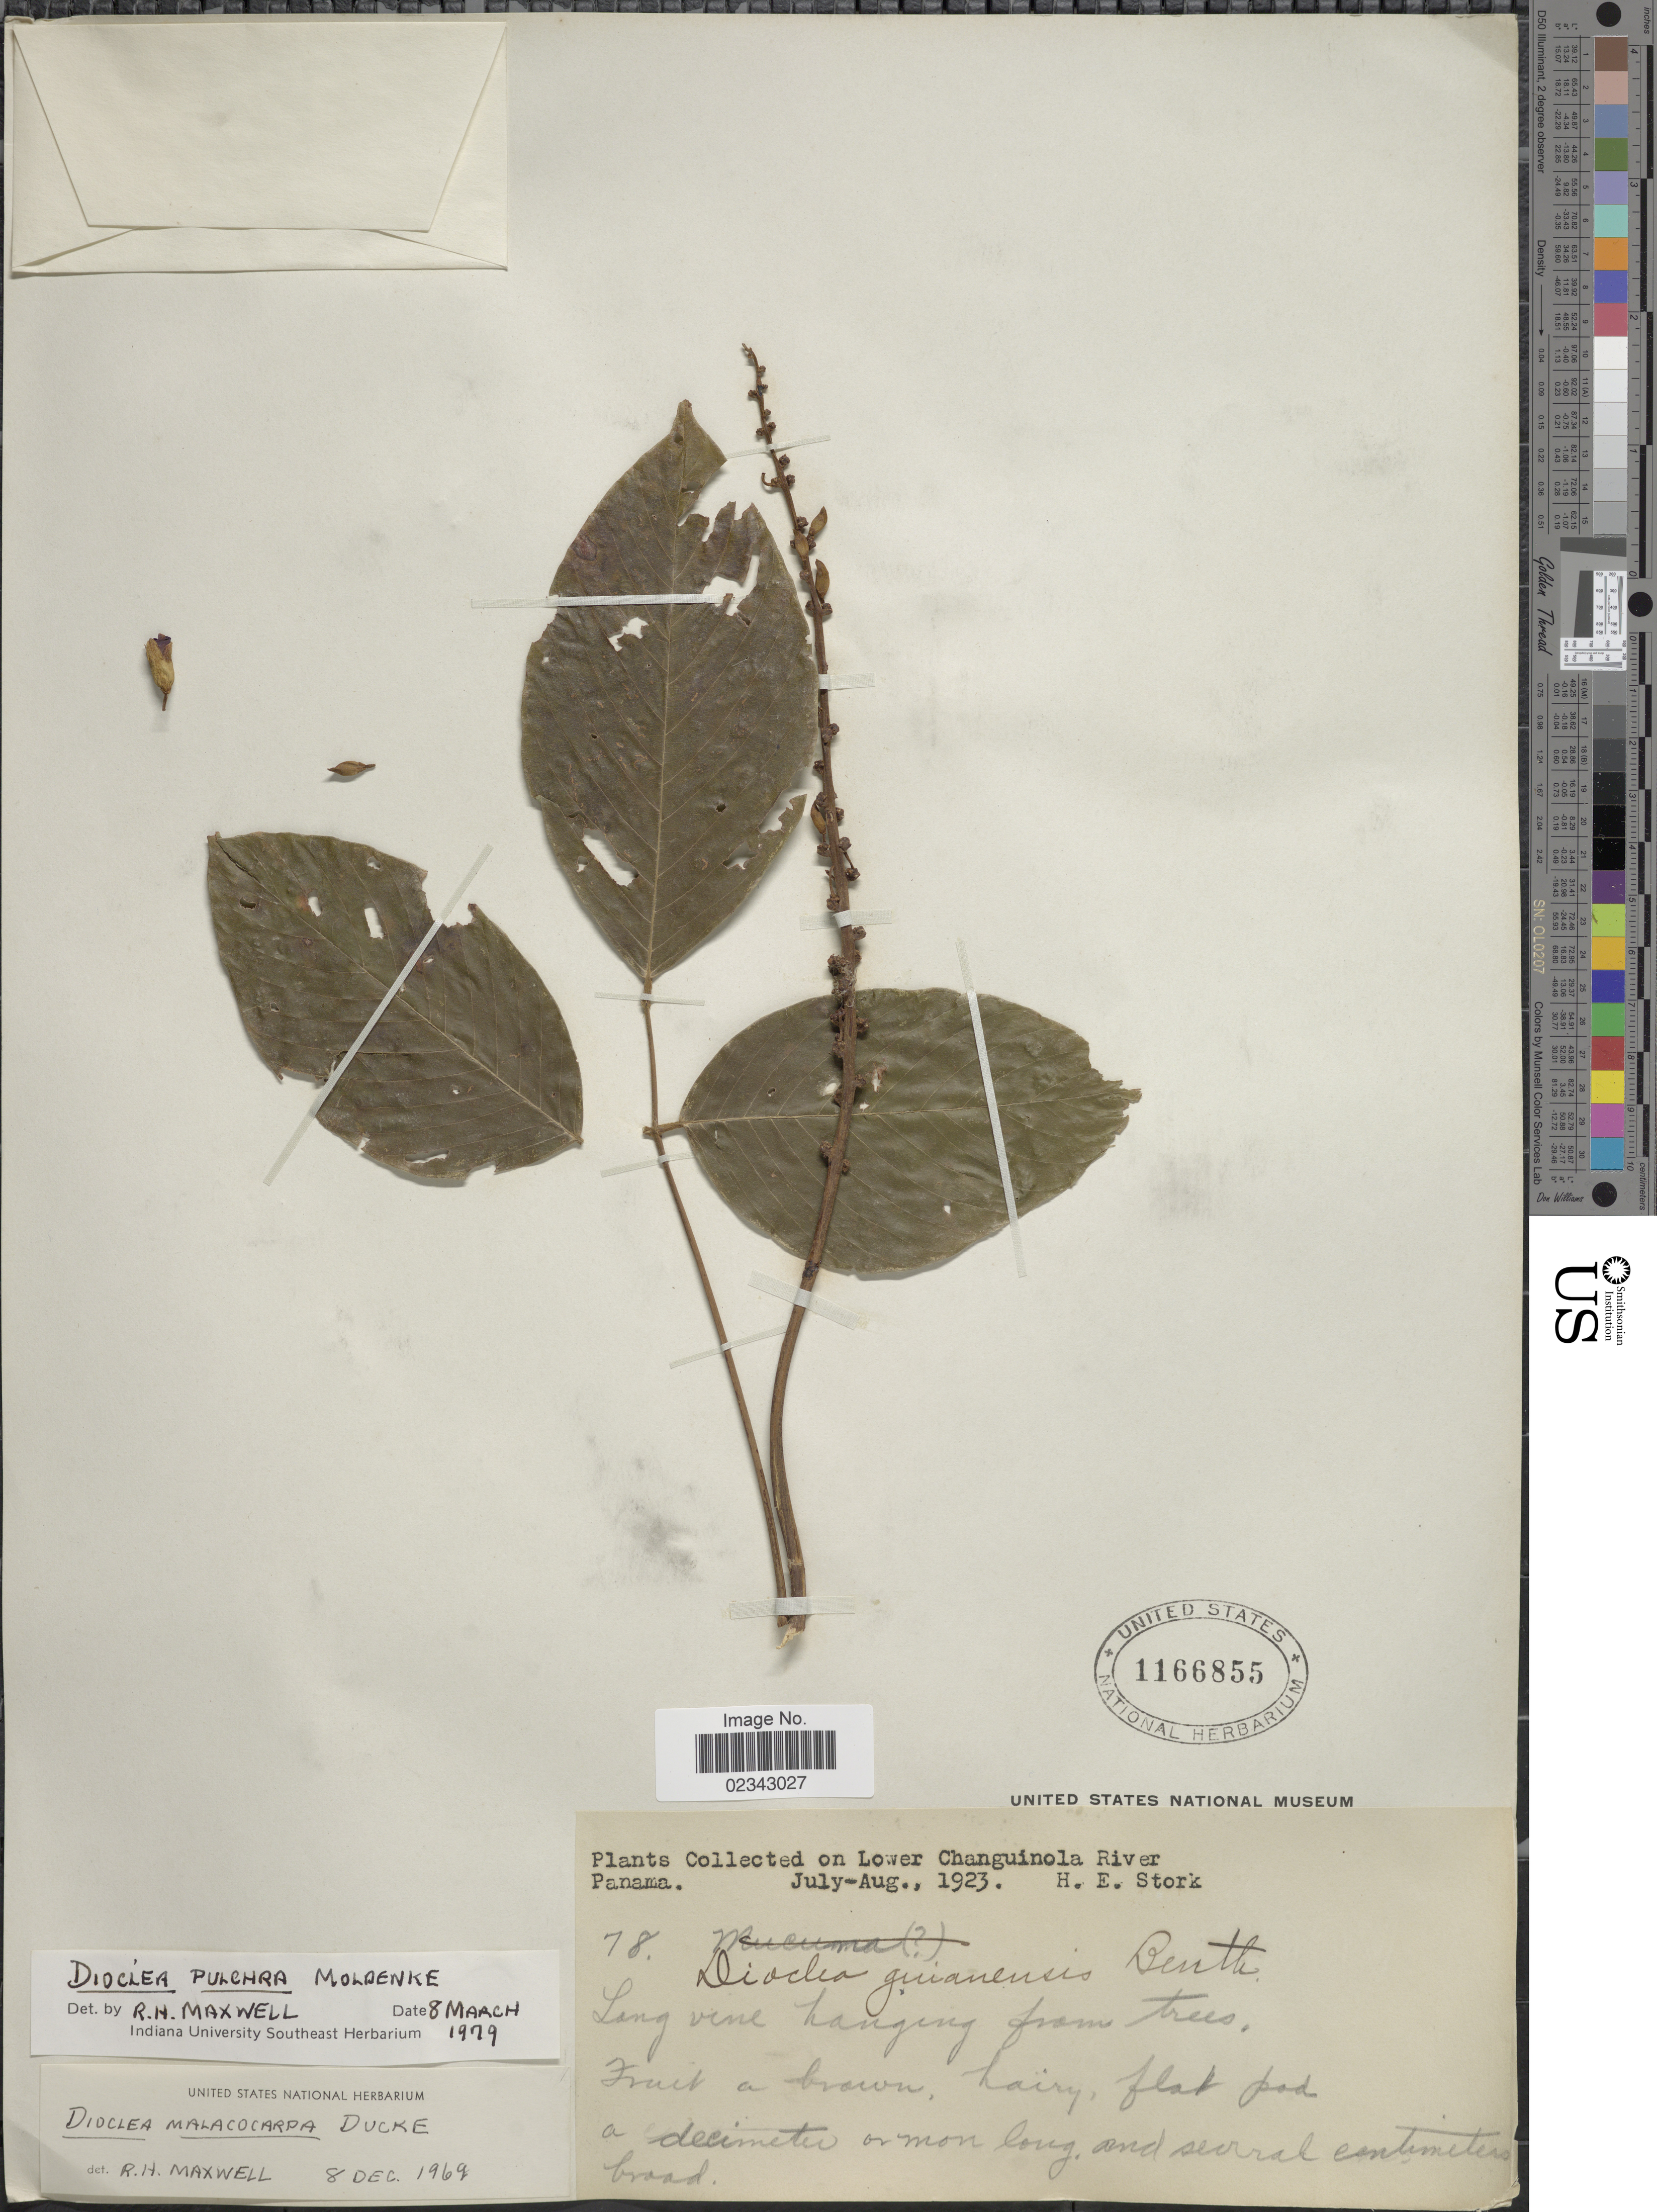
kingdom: Plantae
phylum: Tracheophyta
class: Magnoliopsida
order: Fabales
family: Fabaceae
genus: Macropsychanthus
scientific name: Macropsychanthus pulcher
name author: (Moldenke) L.P. Queiroz & Snak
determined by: Strong, Mark T., (BOT), Smithsonian Institution - National Museum of Natural History (UNITED STATES)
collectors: H. E. Stork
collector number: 78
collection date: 1923-07/1923-08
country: Panama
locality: On Lower Changuinola River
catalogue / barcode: US 1166855